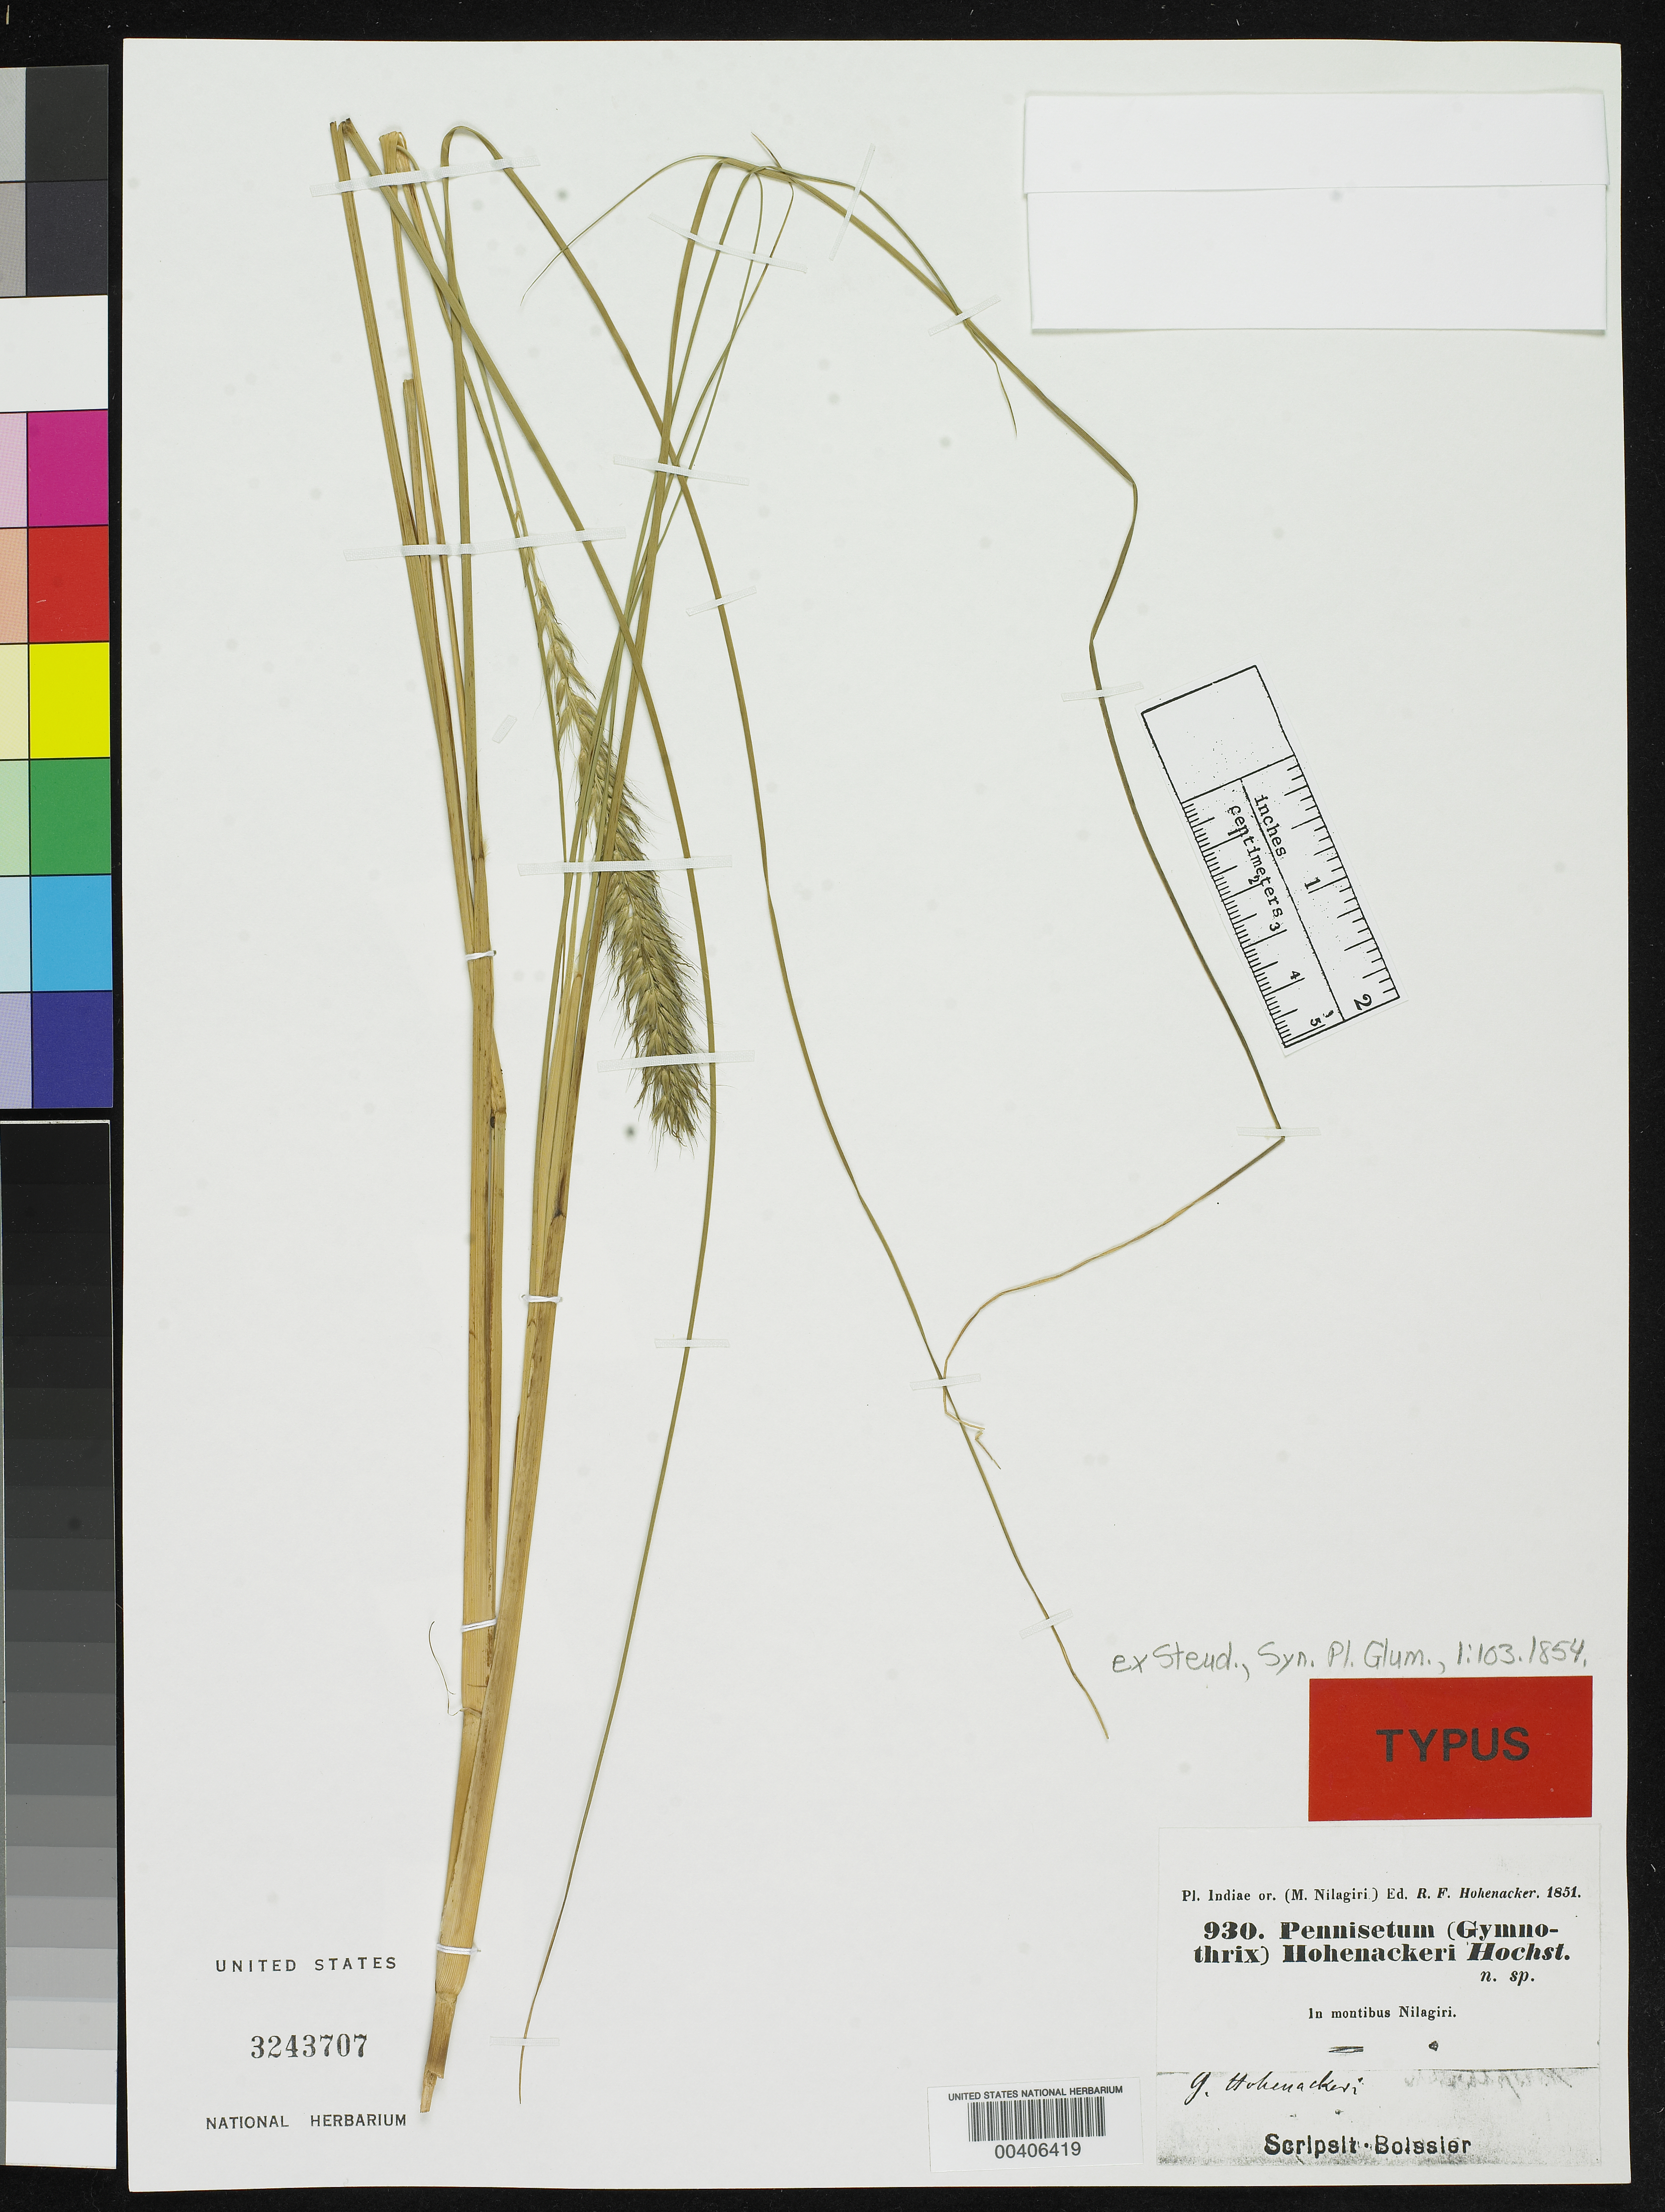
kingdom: Plantae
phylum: Tracheophyta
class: Liliopsida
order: Poales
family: Poaceae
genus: Pennisetum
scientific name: Pennisetum hohenackeri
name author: Hochst. ex Steud.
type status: Isotype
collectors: R. F. Hohenacker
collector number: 930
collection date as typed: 1851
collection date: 1851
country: India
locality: In montibus Nilagiri.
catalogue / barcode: US 3243707